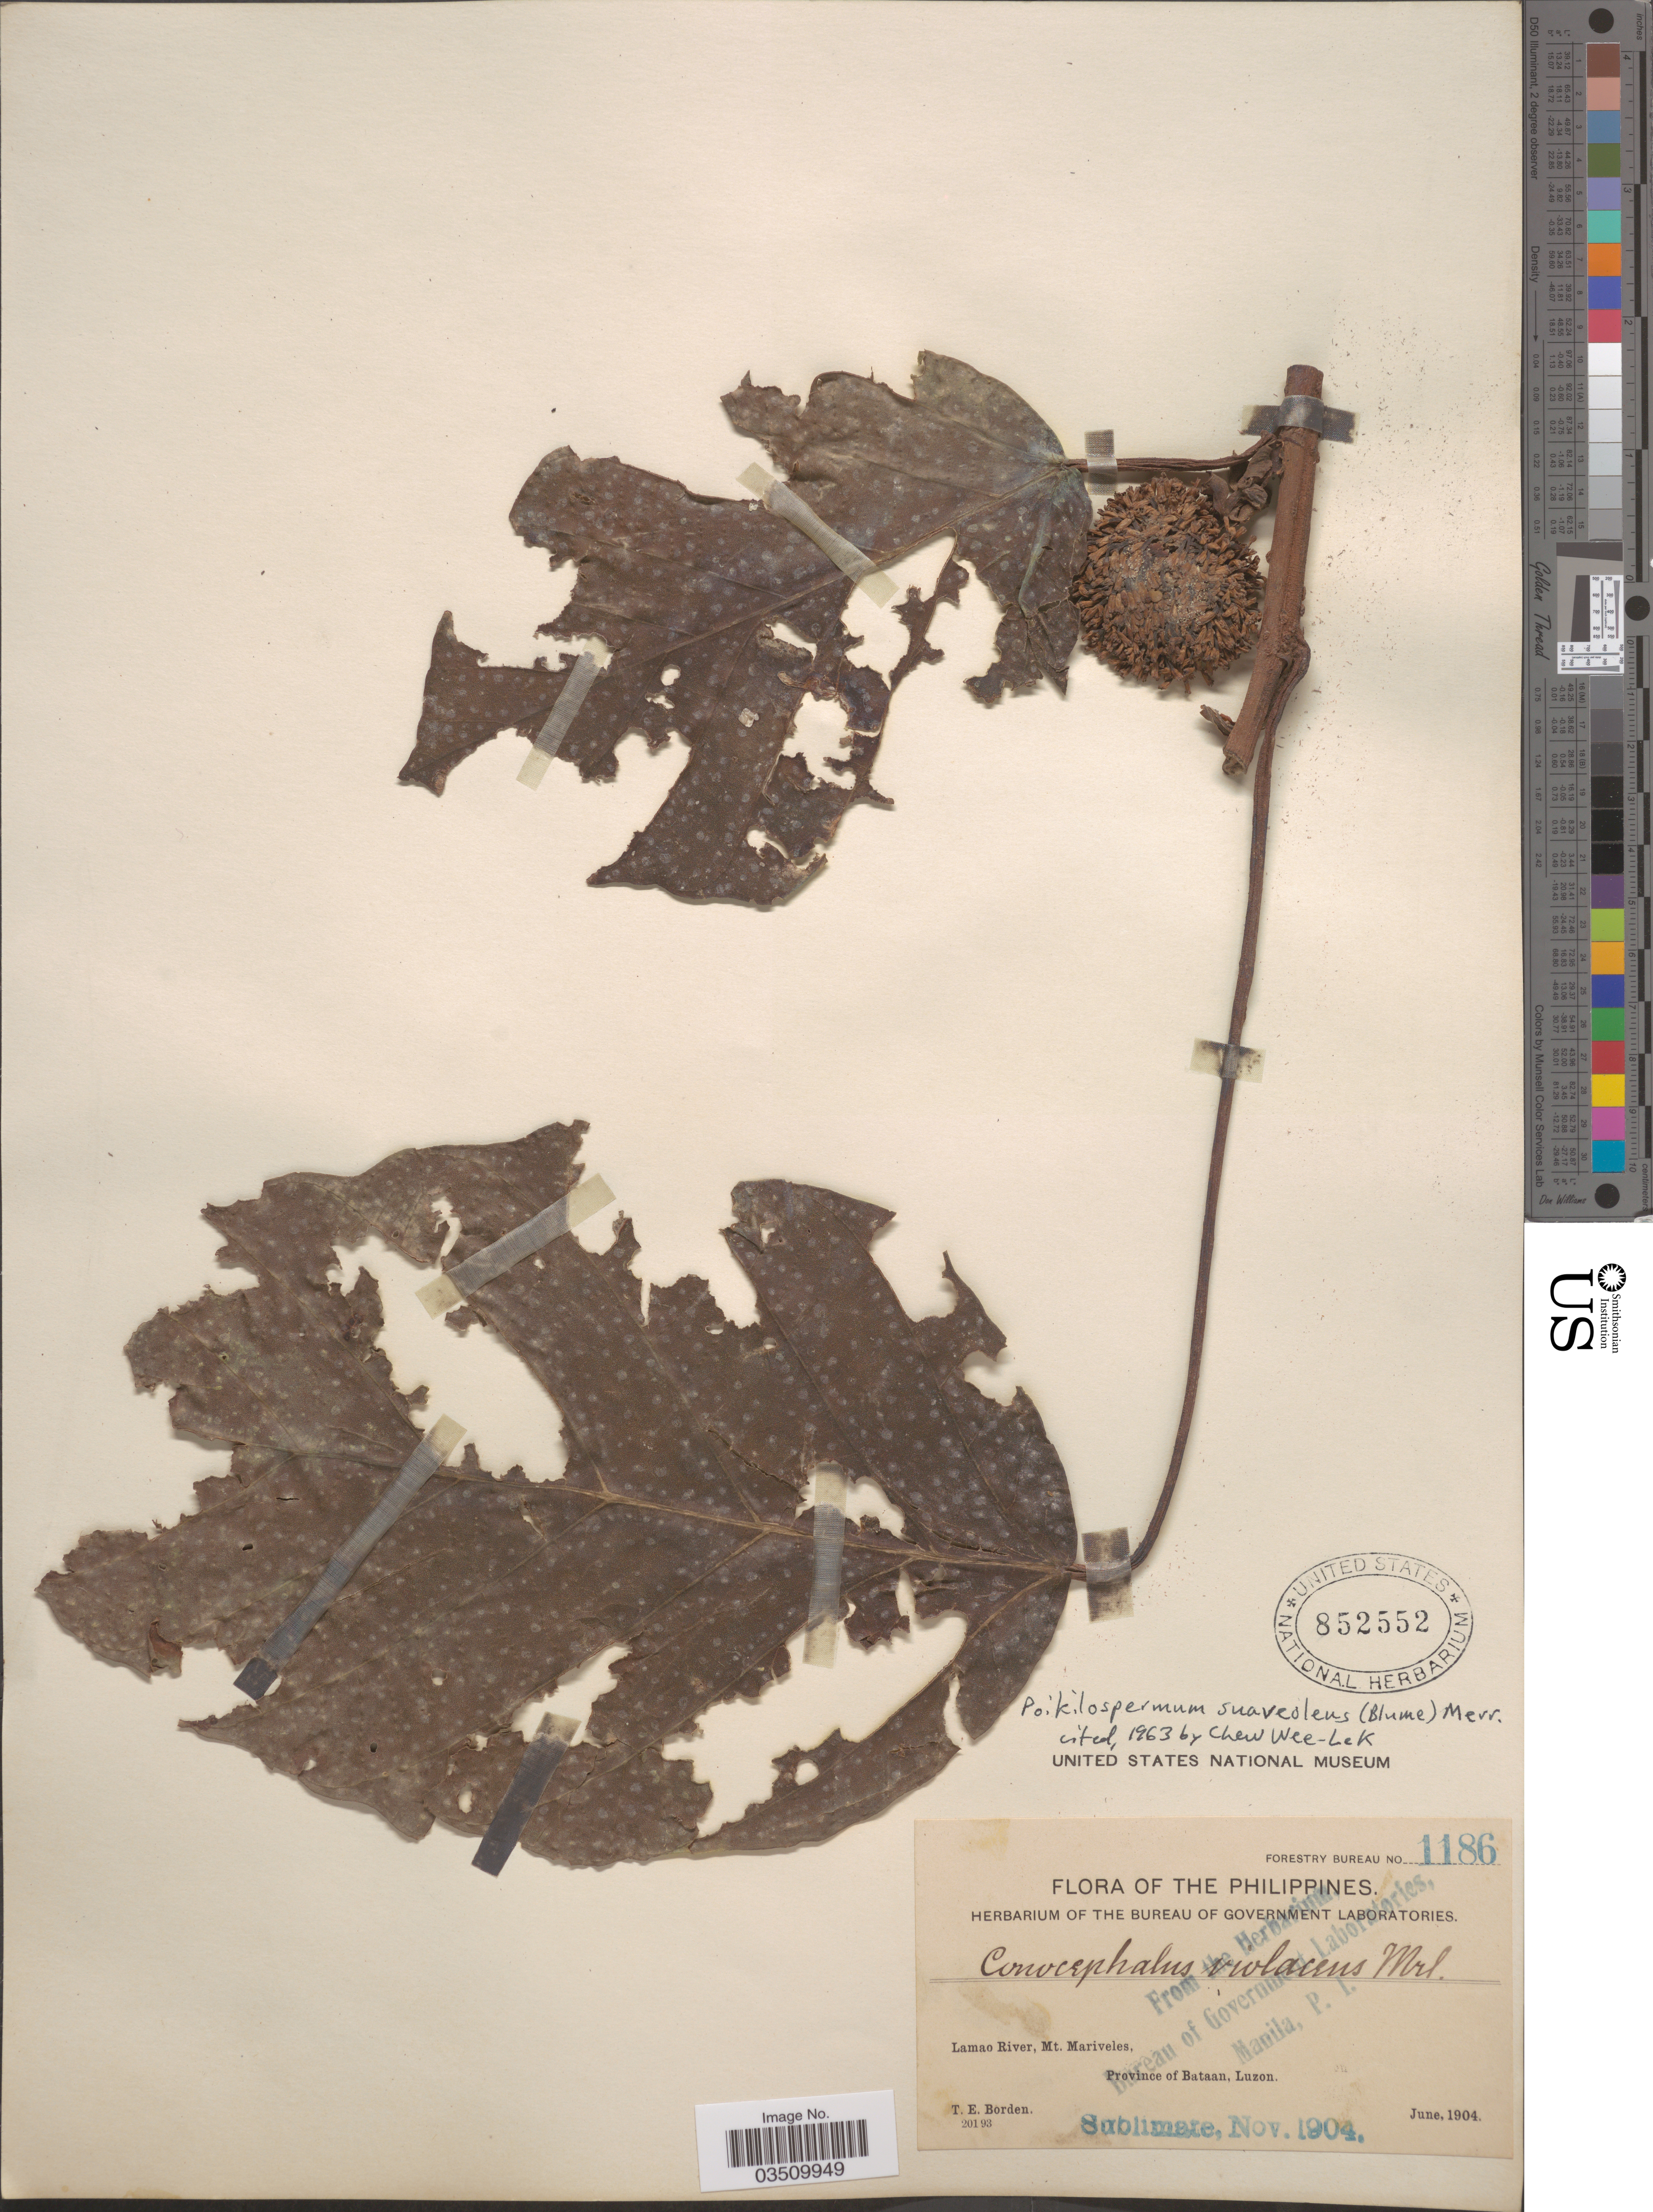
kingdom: Plantae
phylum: Tracheophyta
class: Magnoliopsida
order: Rosales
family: Urticaceae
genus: Poikilospermum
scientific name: Poikilospermum suaveolens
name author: (Blume) Merr.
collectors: T. E. Borden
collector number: Forestry Bureau 1186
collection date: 1904-06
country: Philippines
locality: Lamao River, Mt. Mariveles, Province of Bataan, Luzon.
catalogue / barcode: US 852552